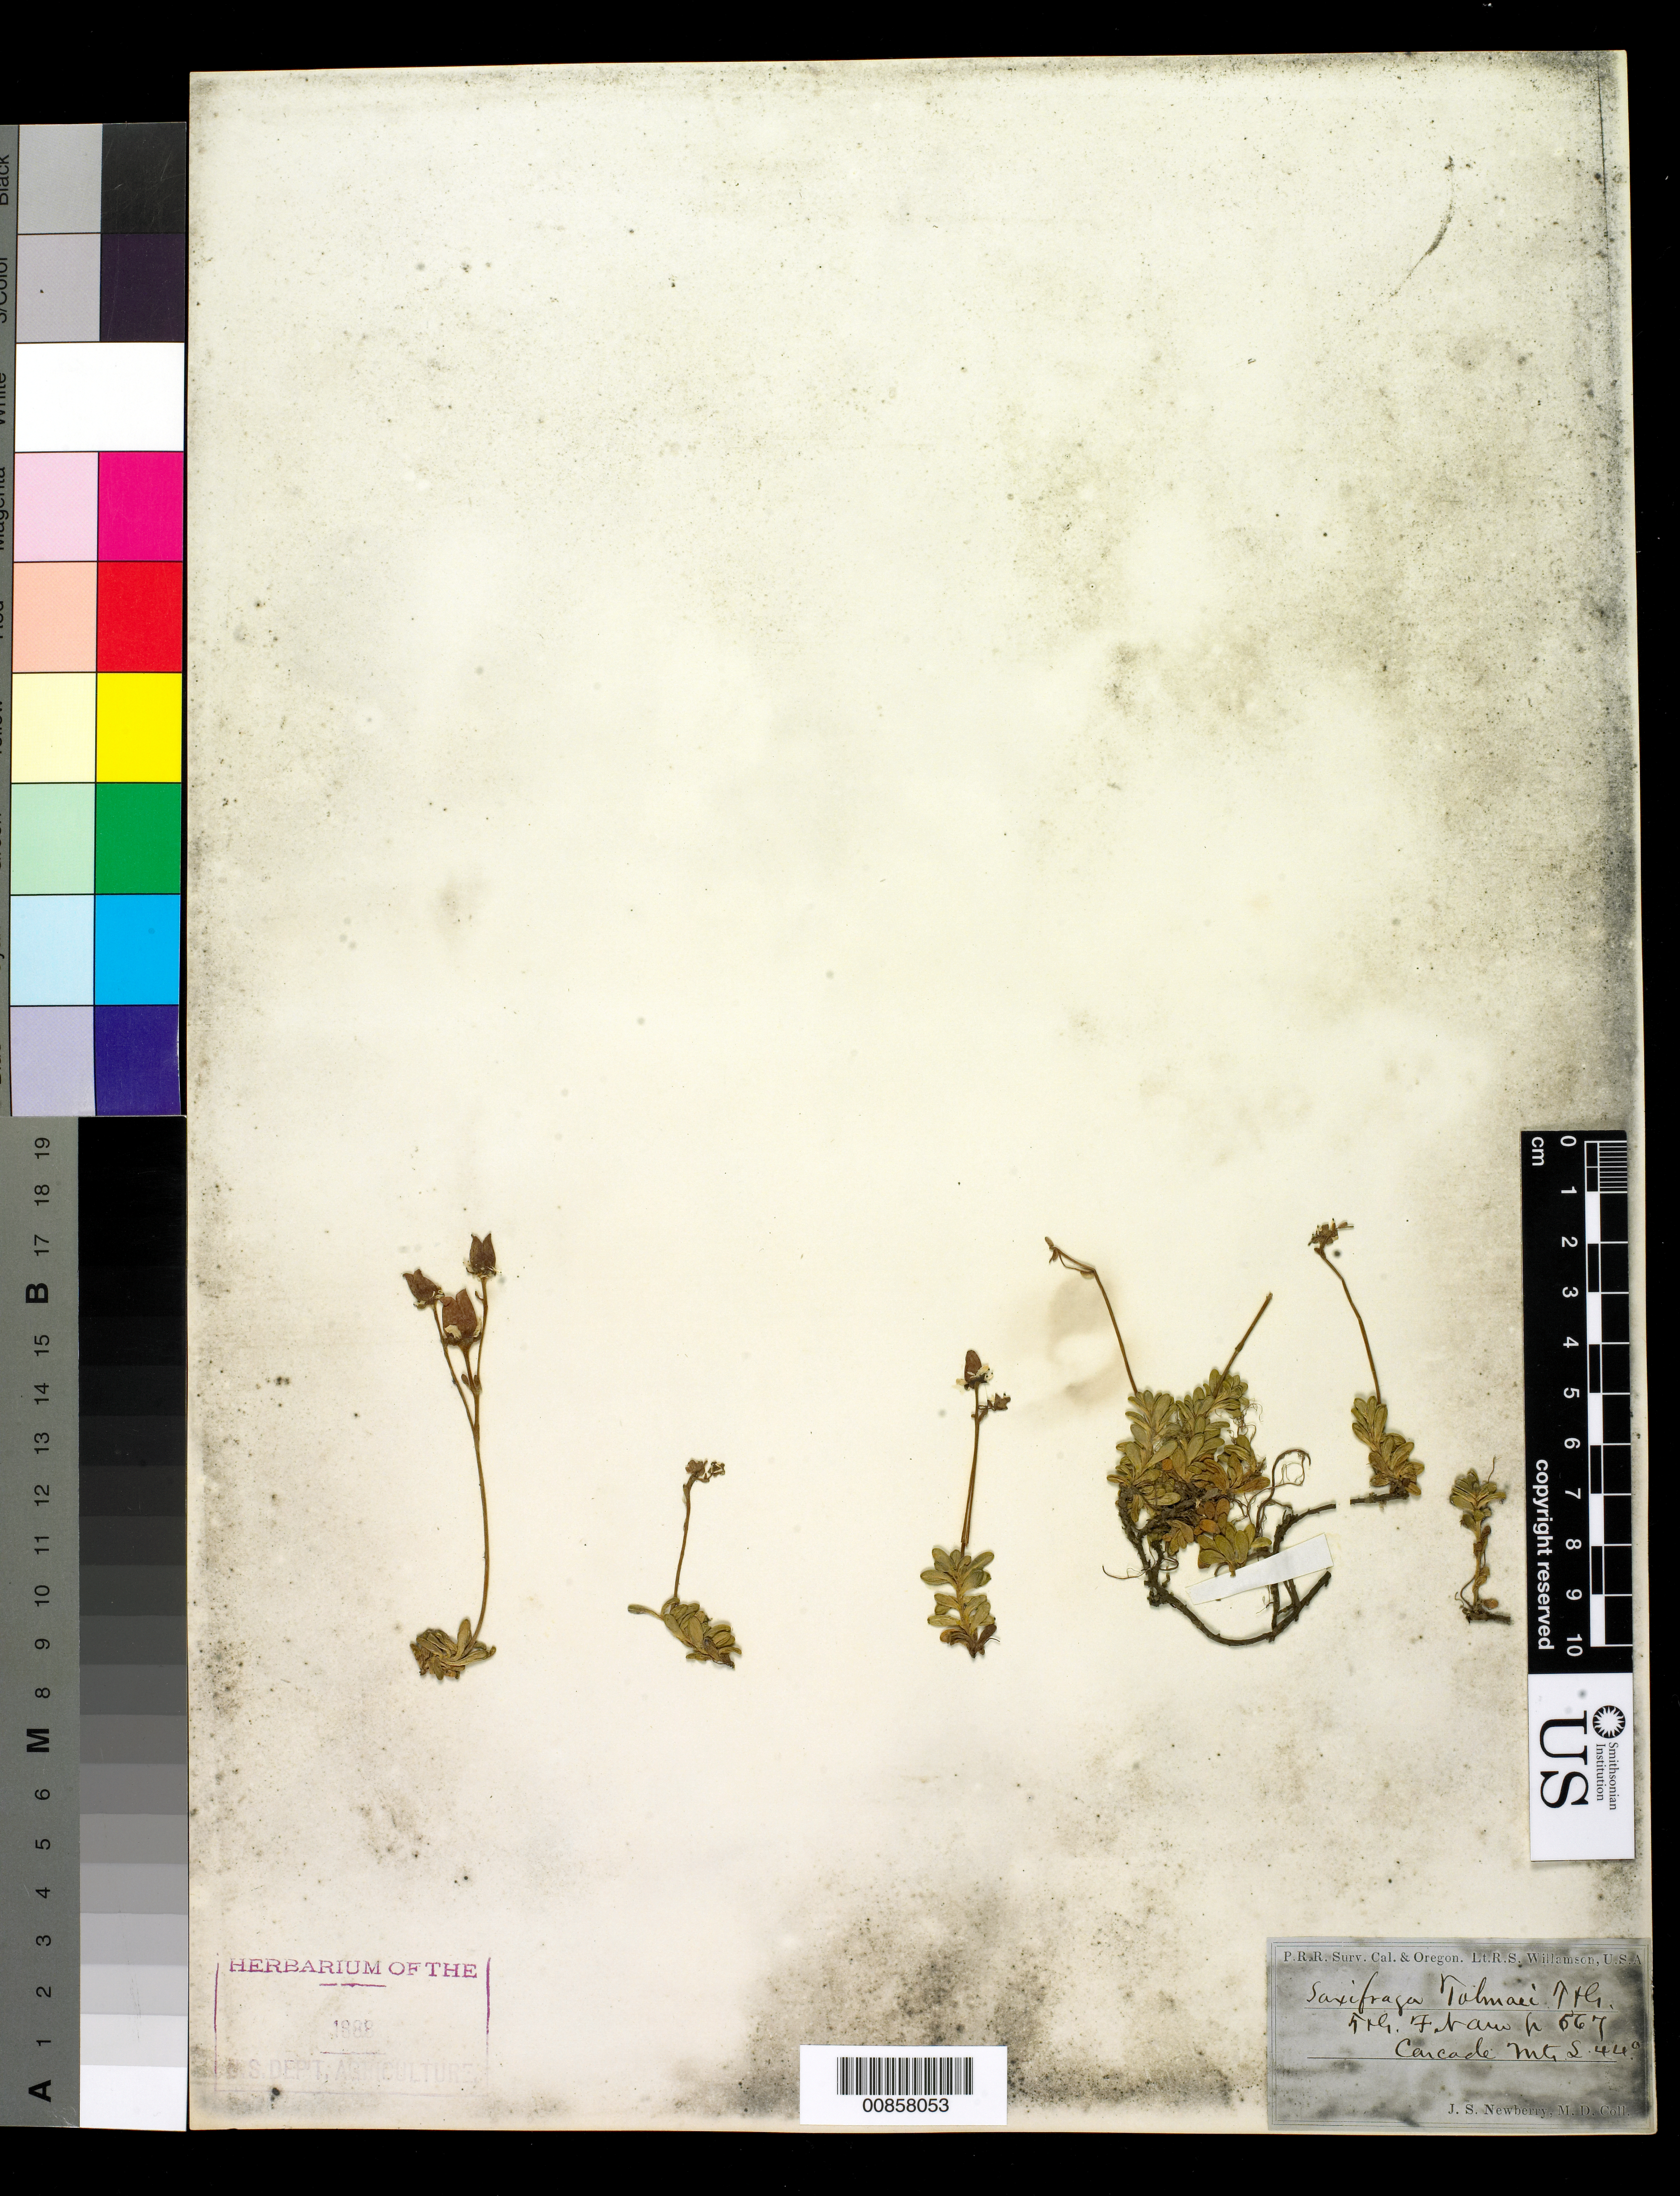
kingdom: Plantae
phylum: Tracheophyta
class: Magnoliopsida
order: Saxifragales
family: Saxifragaceae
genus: Micranthes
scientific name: Micranthes tolmiei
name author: (Torr. & A. Gray) Brouillet & Gornall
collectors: J. S. Newberry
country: United States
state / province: Washington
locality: Cascade Mtns.